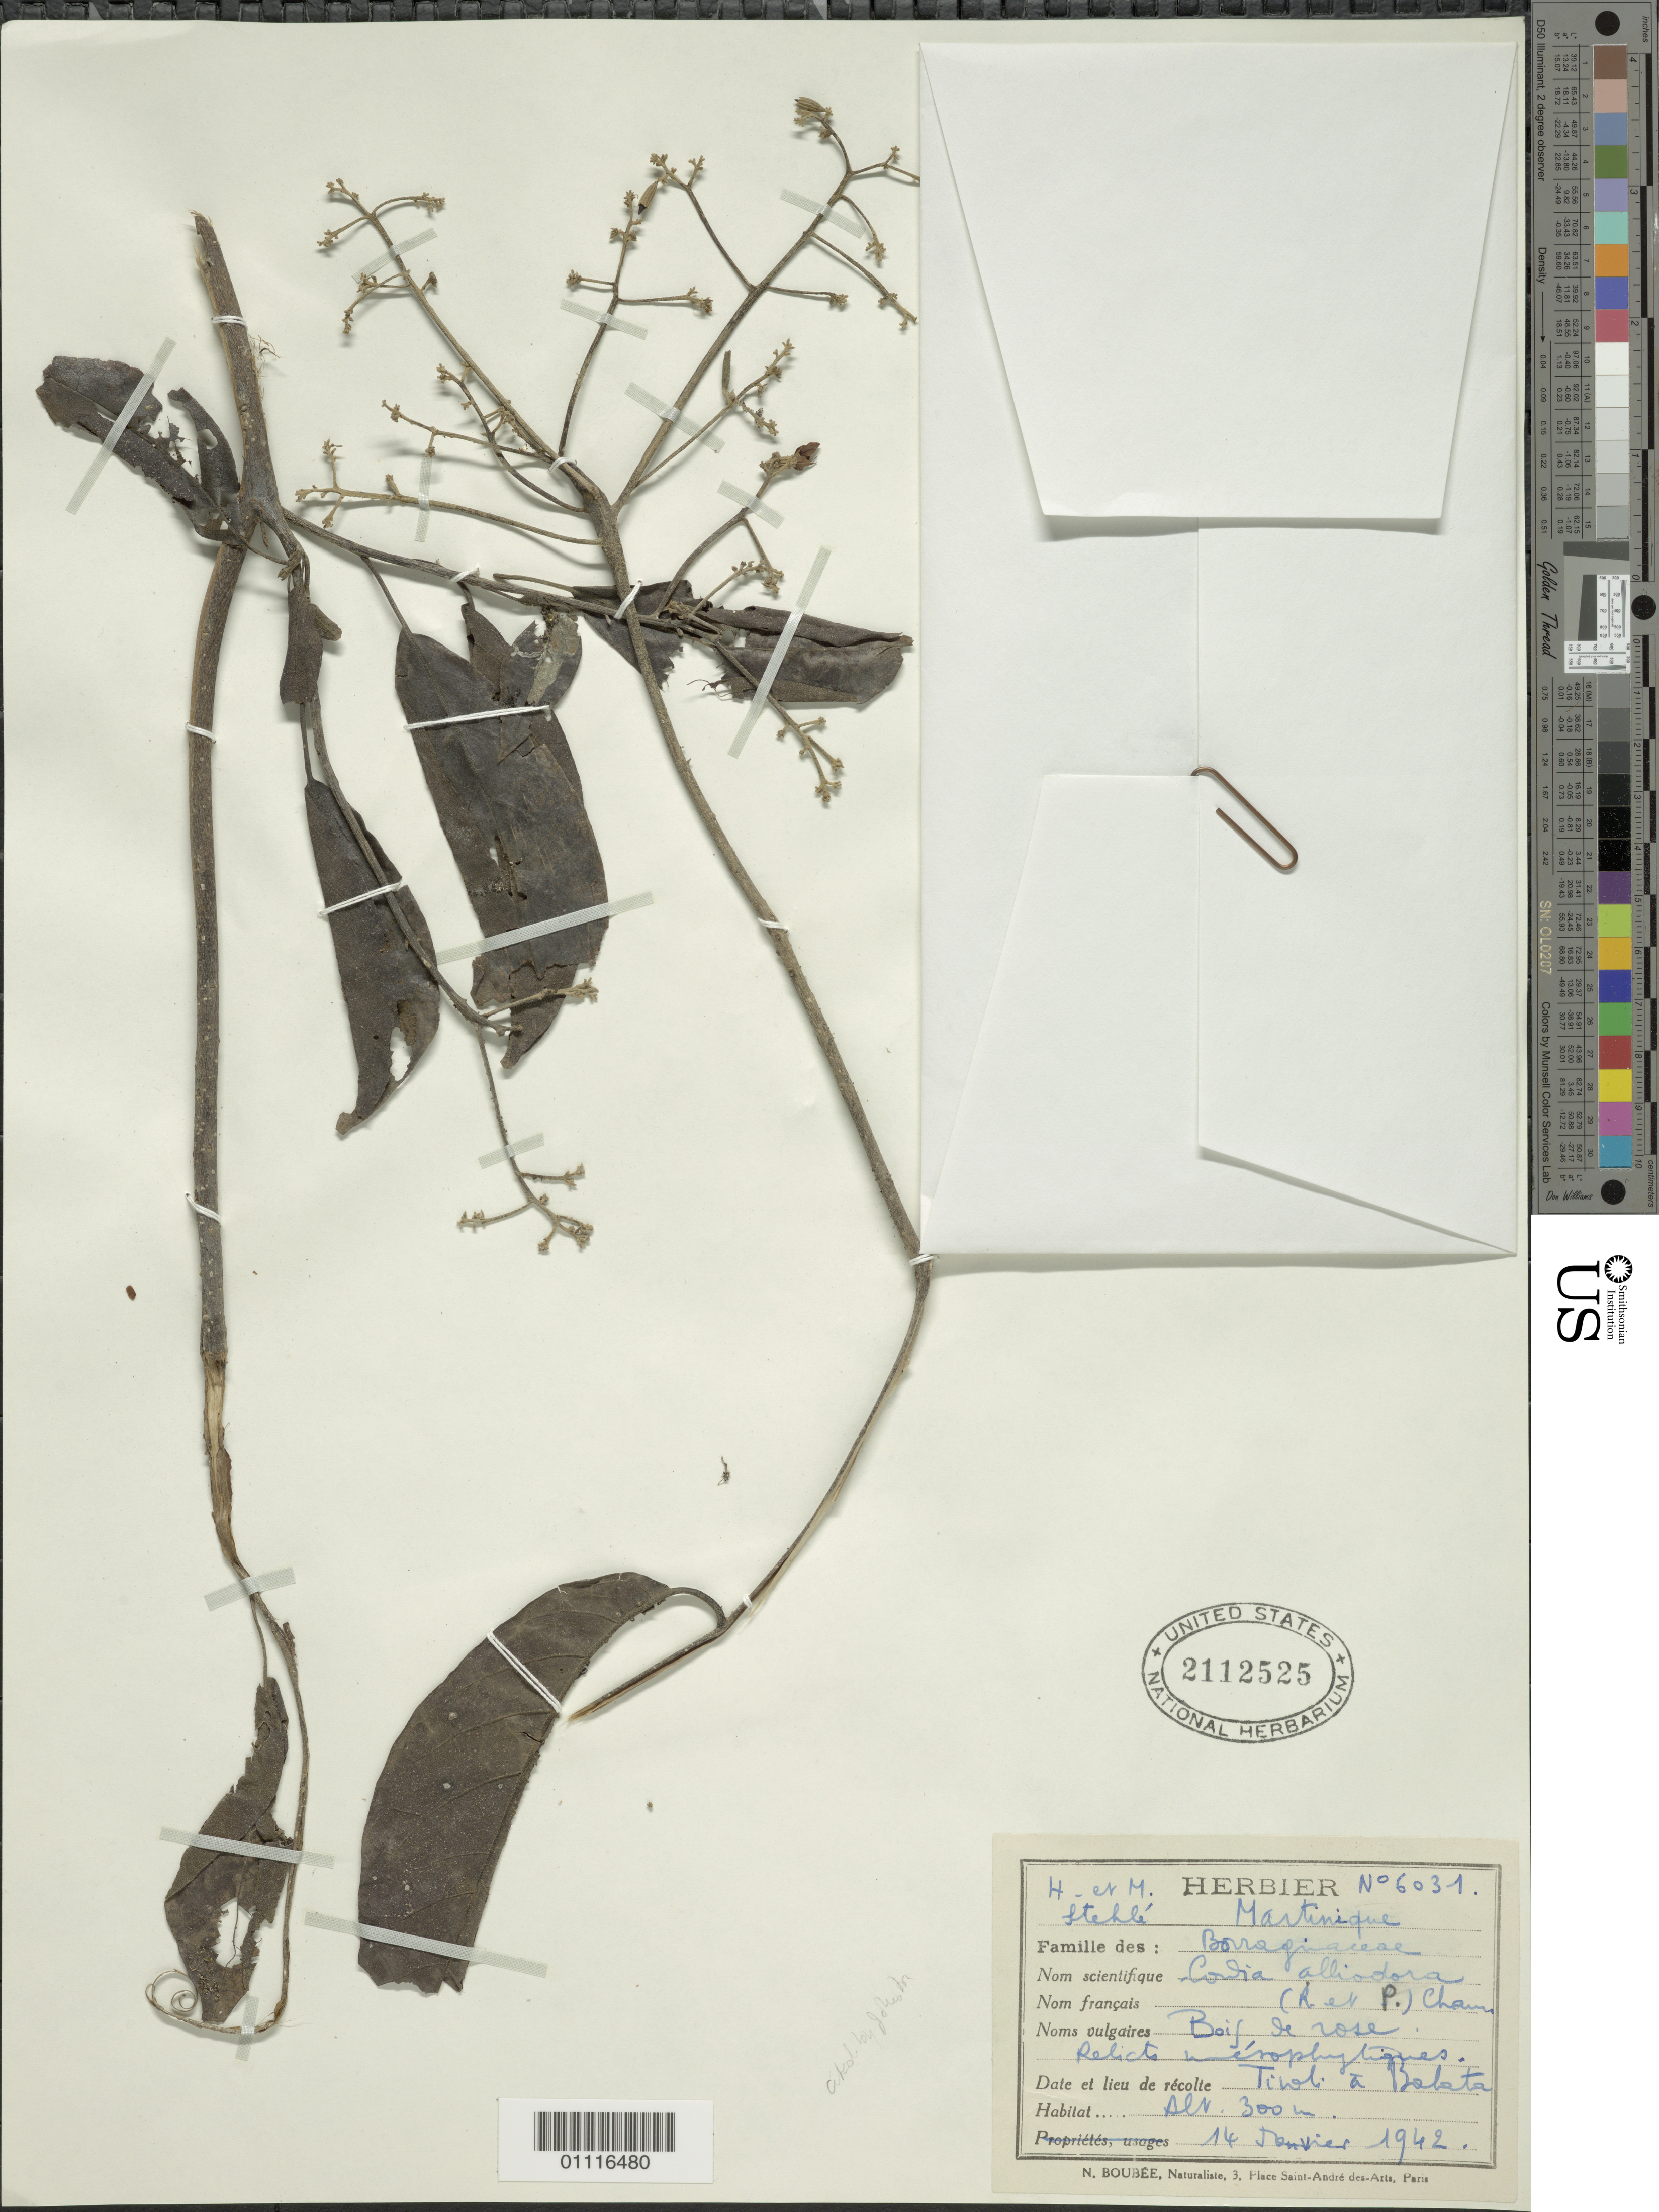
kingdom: Plantae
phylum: Tracheophyta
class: Magnoliopsida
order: Boraginales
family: Cordiaceae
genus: Cordia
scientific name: Cordia alliodora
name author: (Ruiz & Pav.) Oken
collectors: H. Stehlé, H. Stehlé & M. Stehlé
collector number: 6031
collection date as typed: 14 Jan 1942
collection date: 1942-01-14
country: Martinique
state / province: Fort-de-France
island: Martinique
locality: Relicts mesophytiques. Tivoli a Balata.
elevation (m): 300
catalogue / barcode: US 2112525